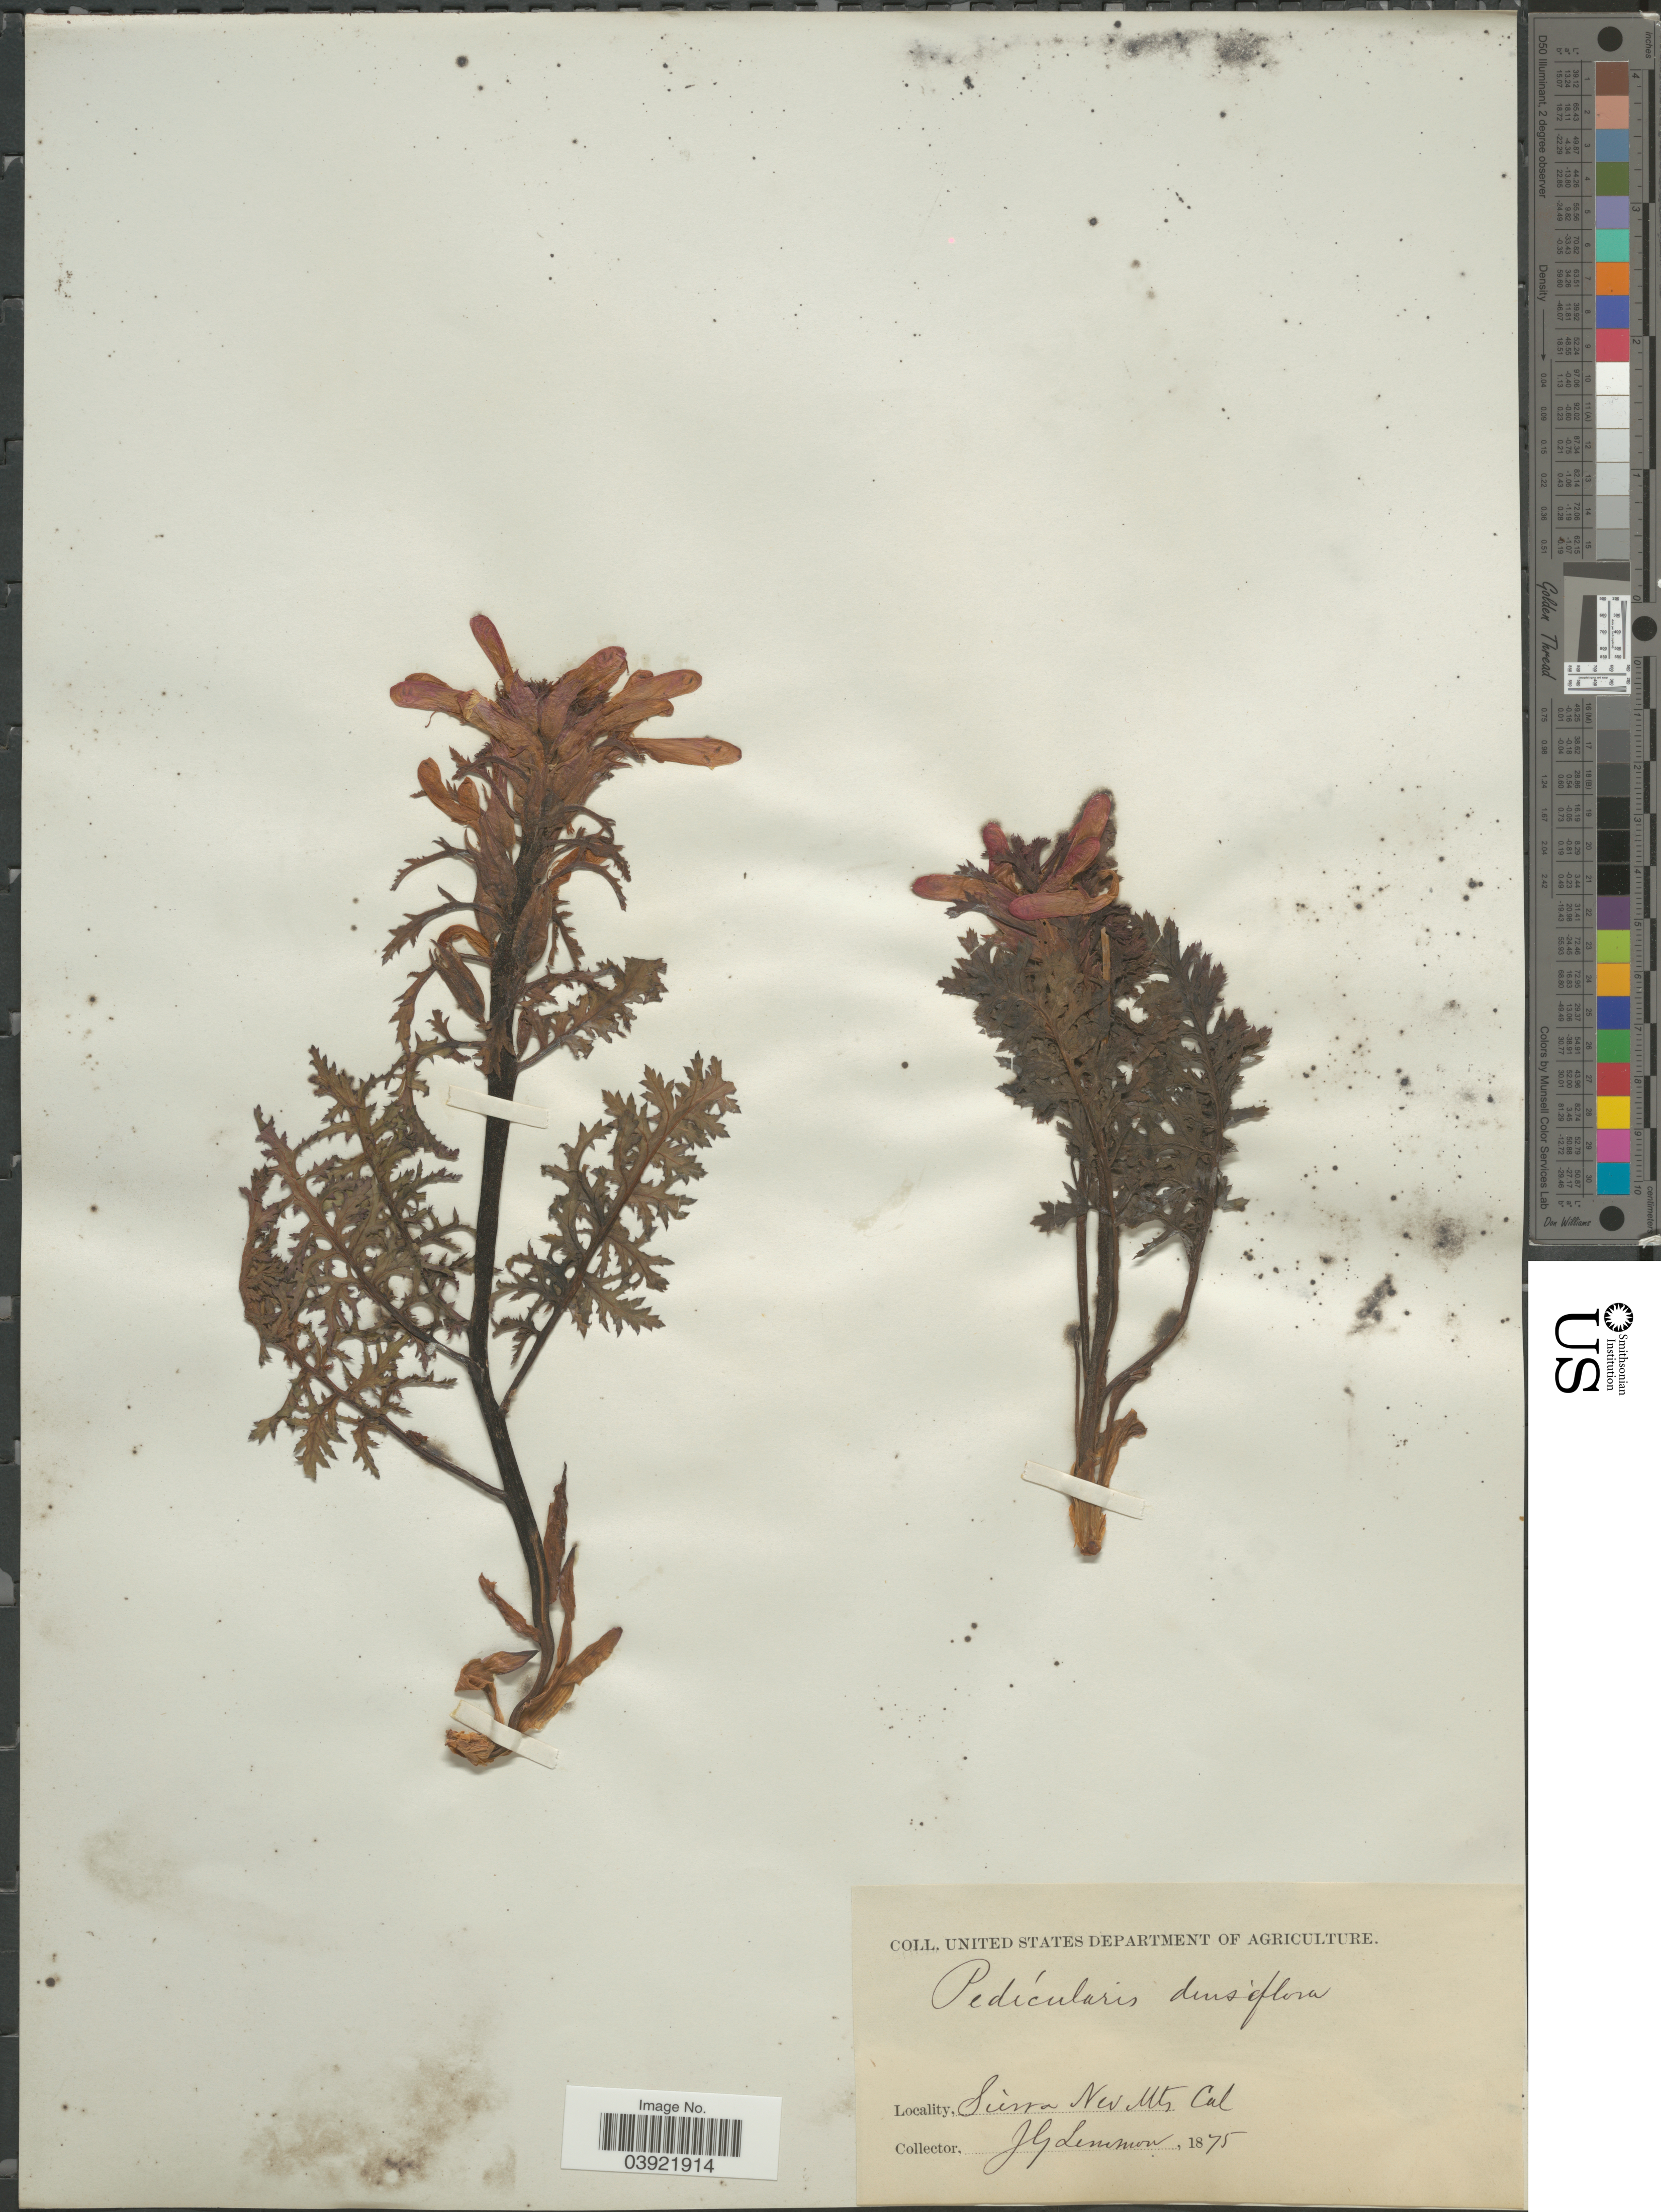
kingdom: Plantae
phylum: Tracheophyta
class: Magnoliopsida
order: Lamiales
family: Orobanchaceae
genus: Pedicularis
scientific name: Pedicularis densiflora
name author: Benth.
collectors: J. Lemmon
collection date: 1875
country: United States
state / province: California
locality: Sierra Nev Mts.